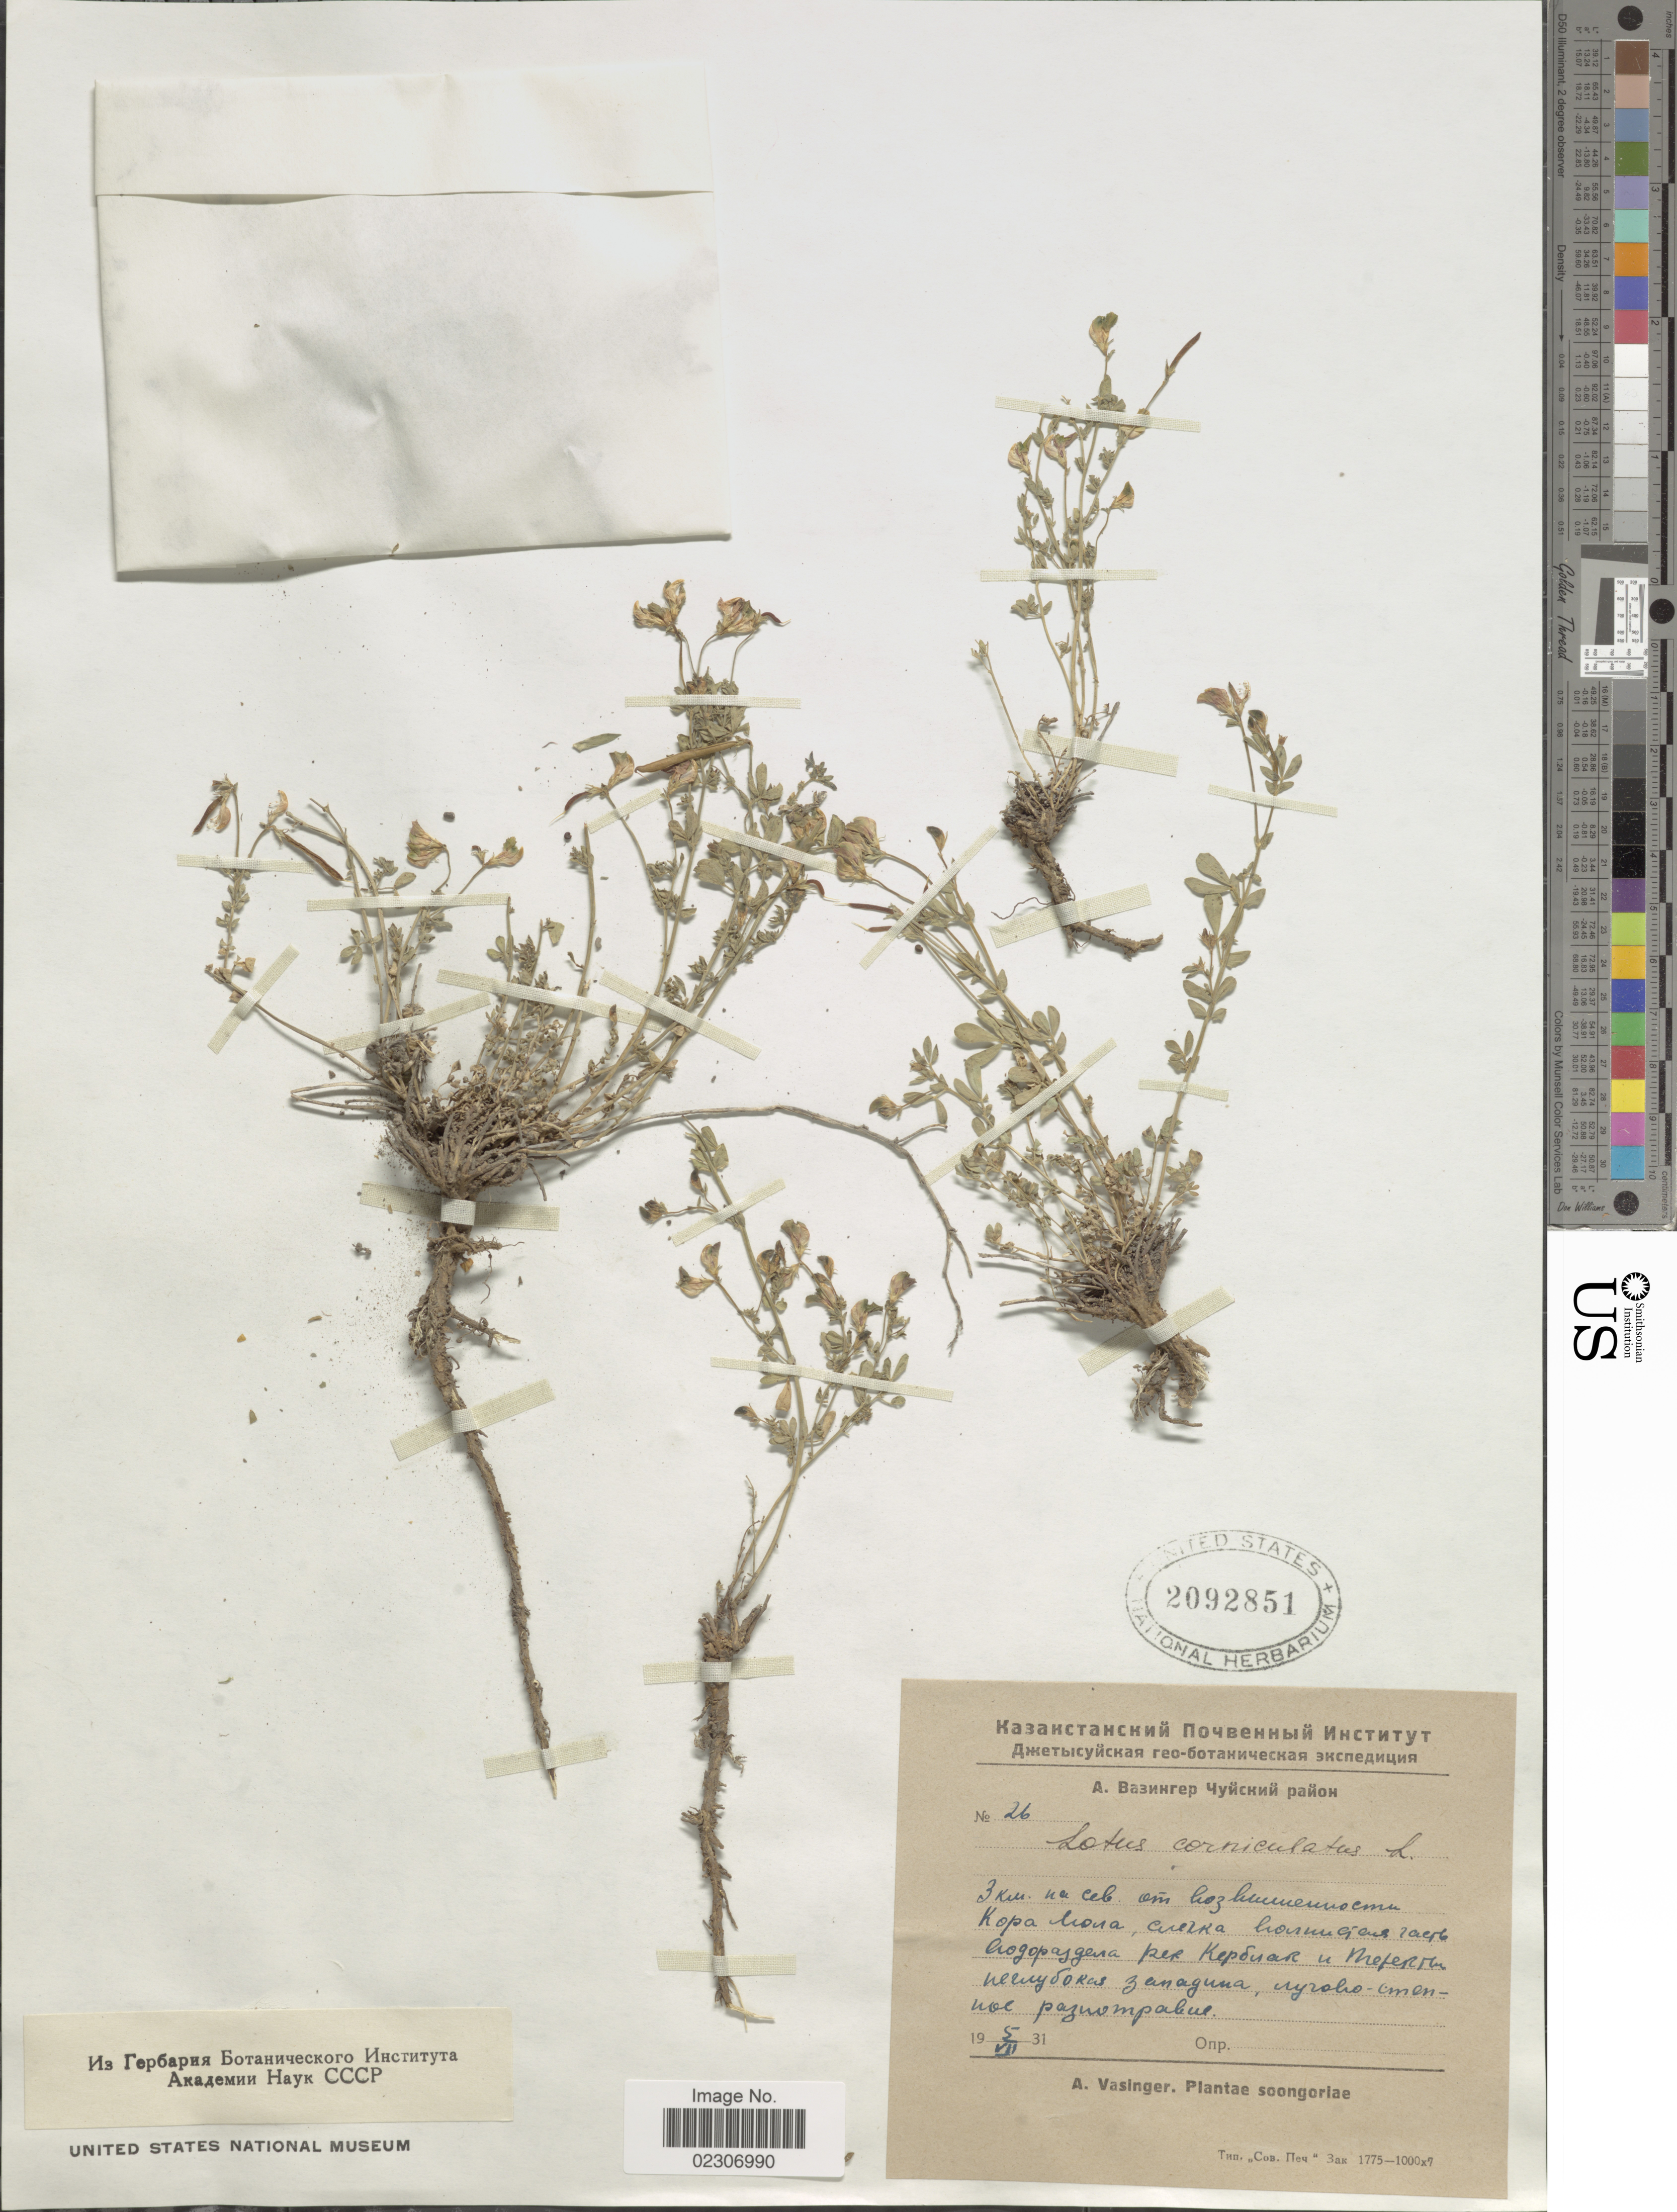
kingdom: Plantae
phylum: Tracheophyta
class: Magnoliopsida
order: Fabales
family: Fabaceae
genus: Lotus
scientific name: Lotus corniculatus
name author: L.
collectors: A. Vasinger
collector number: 26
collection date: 1931-07-05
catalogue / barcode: US 2092851